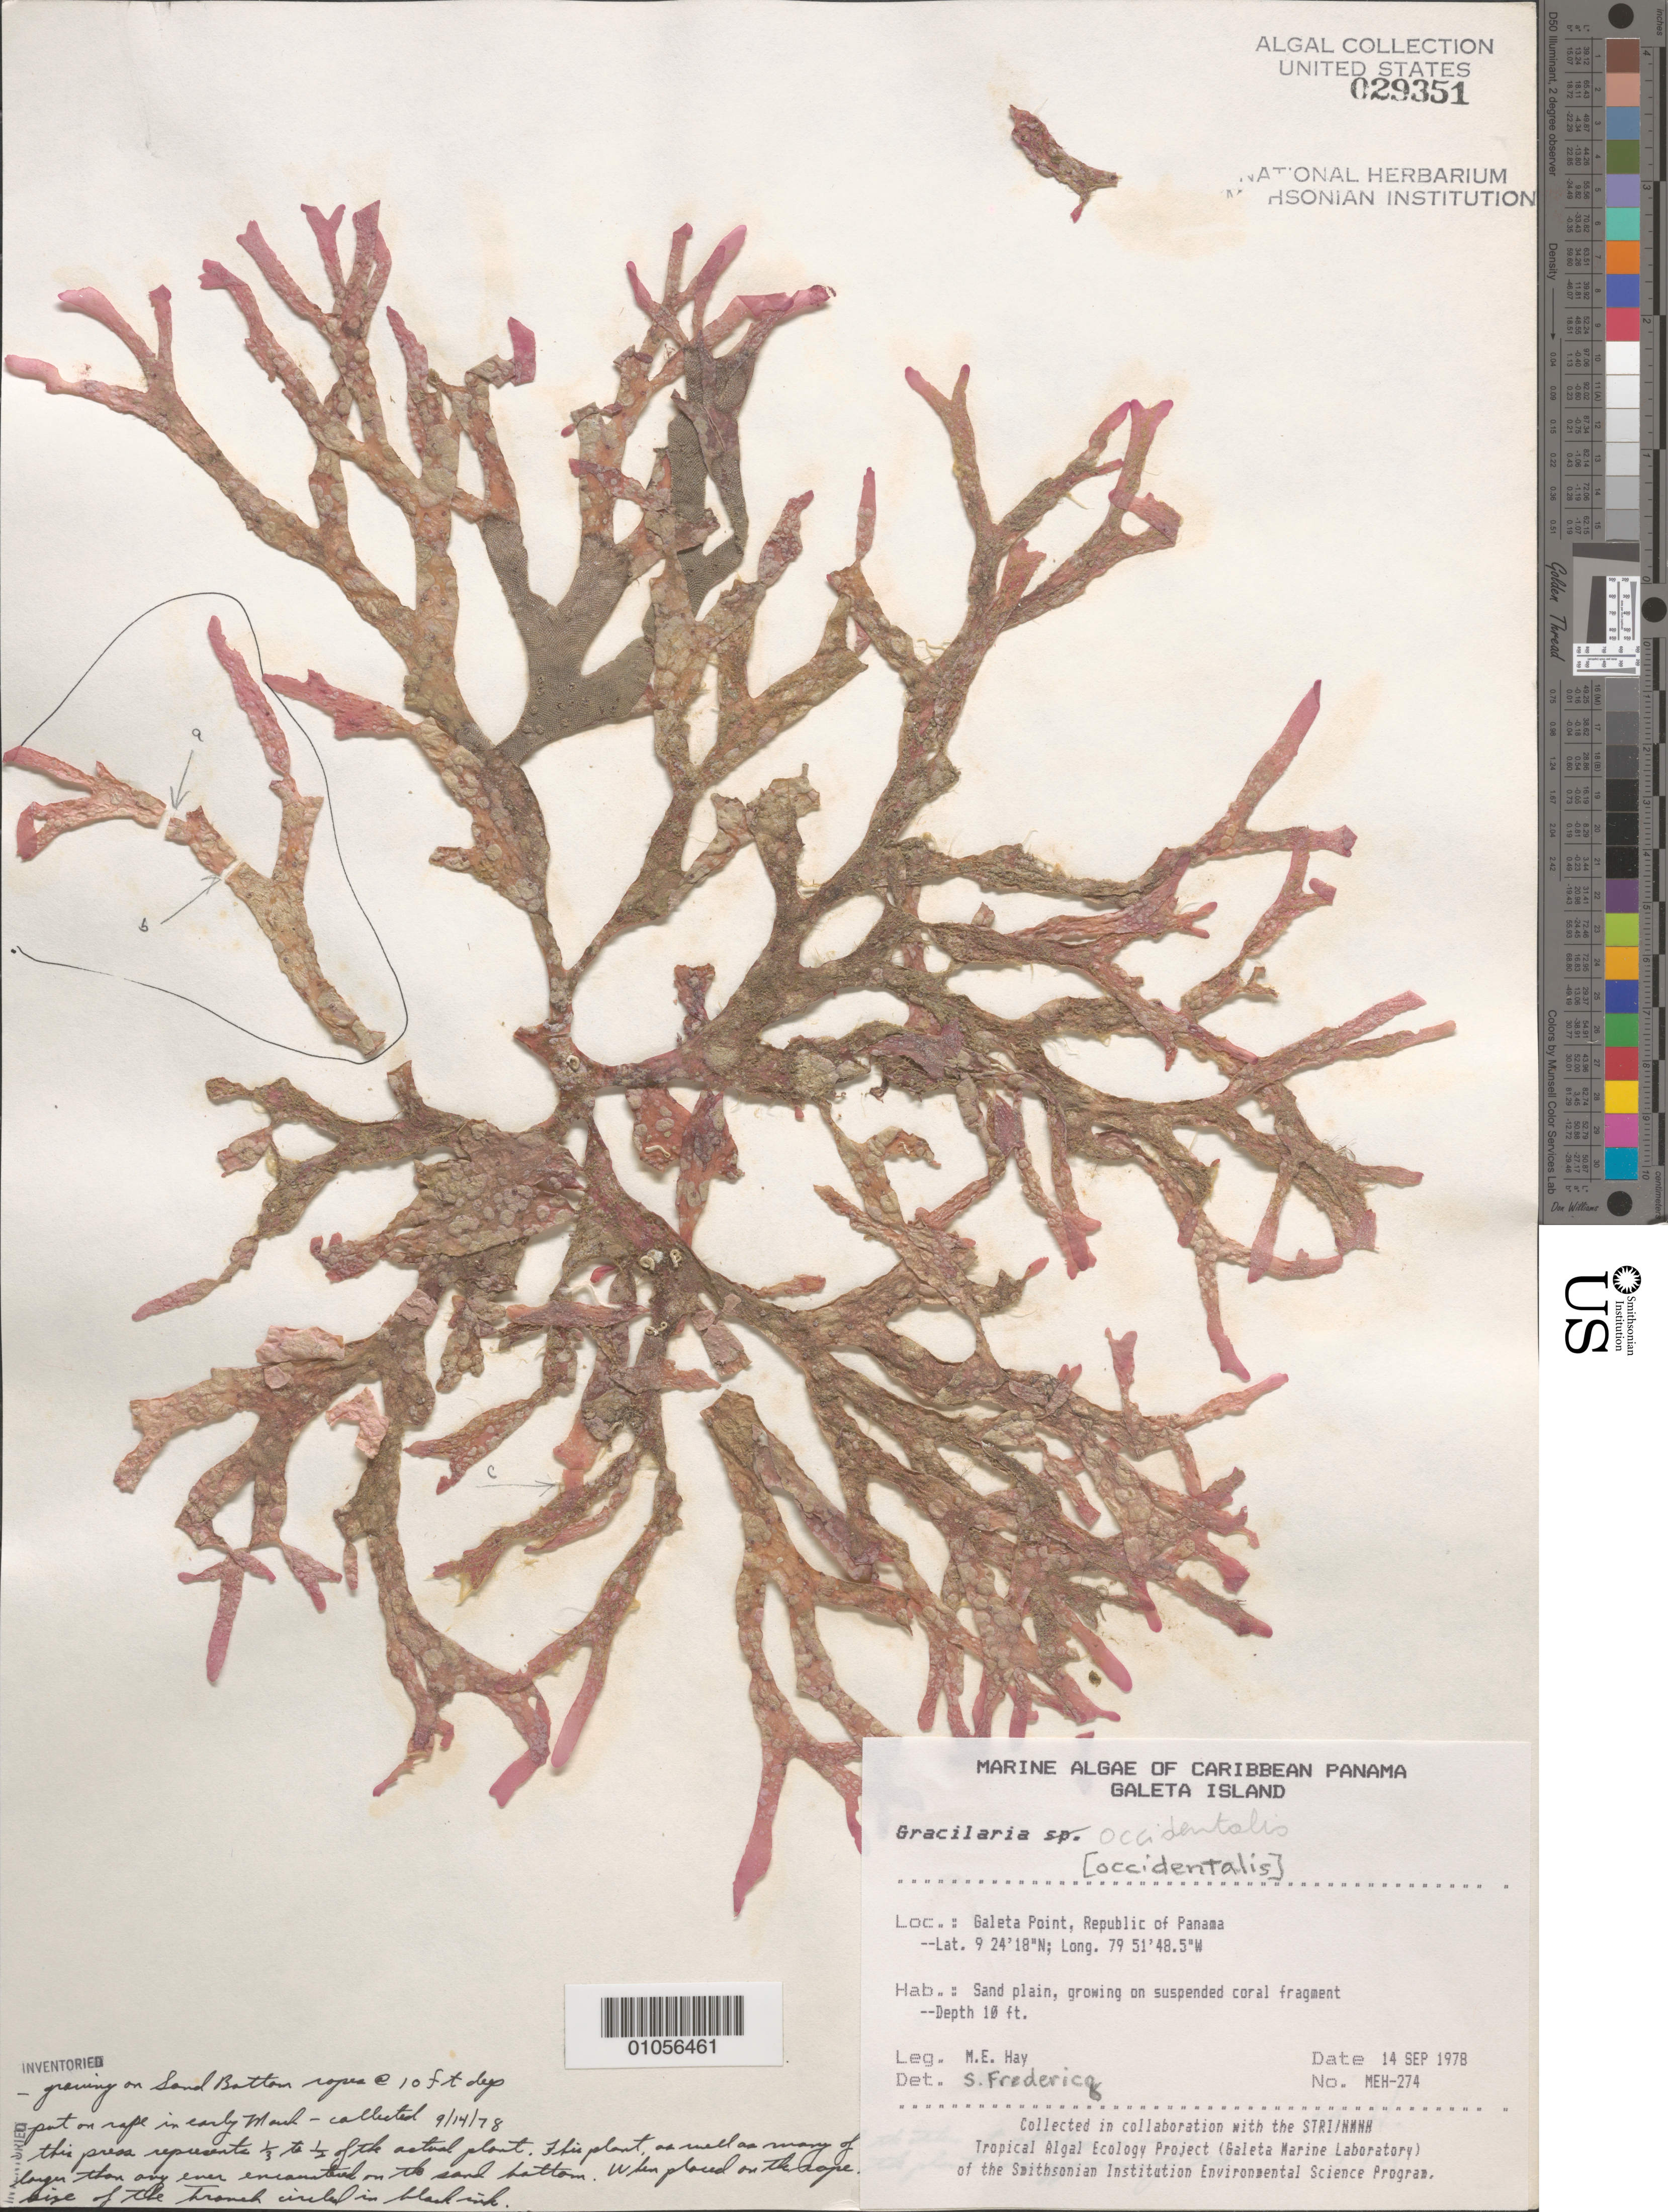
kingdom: Plantae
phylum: Rhodophyta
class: Florideophyceae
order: Gracilariales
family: Gracilariaceae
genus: Gracilaria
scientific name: Gracilaria occidentalis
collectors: M. E. Hay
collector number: MEH-274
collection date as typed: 14 Sep 1978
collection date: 1978-09-14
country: Panama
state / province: Colón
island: Galeta Island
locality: Galeta Point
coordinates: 9 24'18"N, 79 51'48.5"W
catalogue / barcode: US 29351